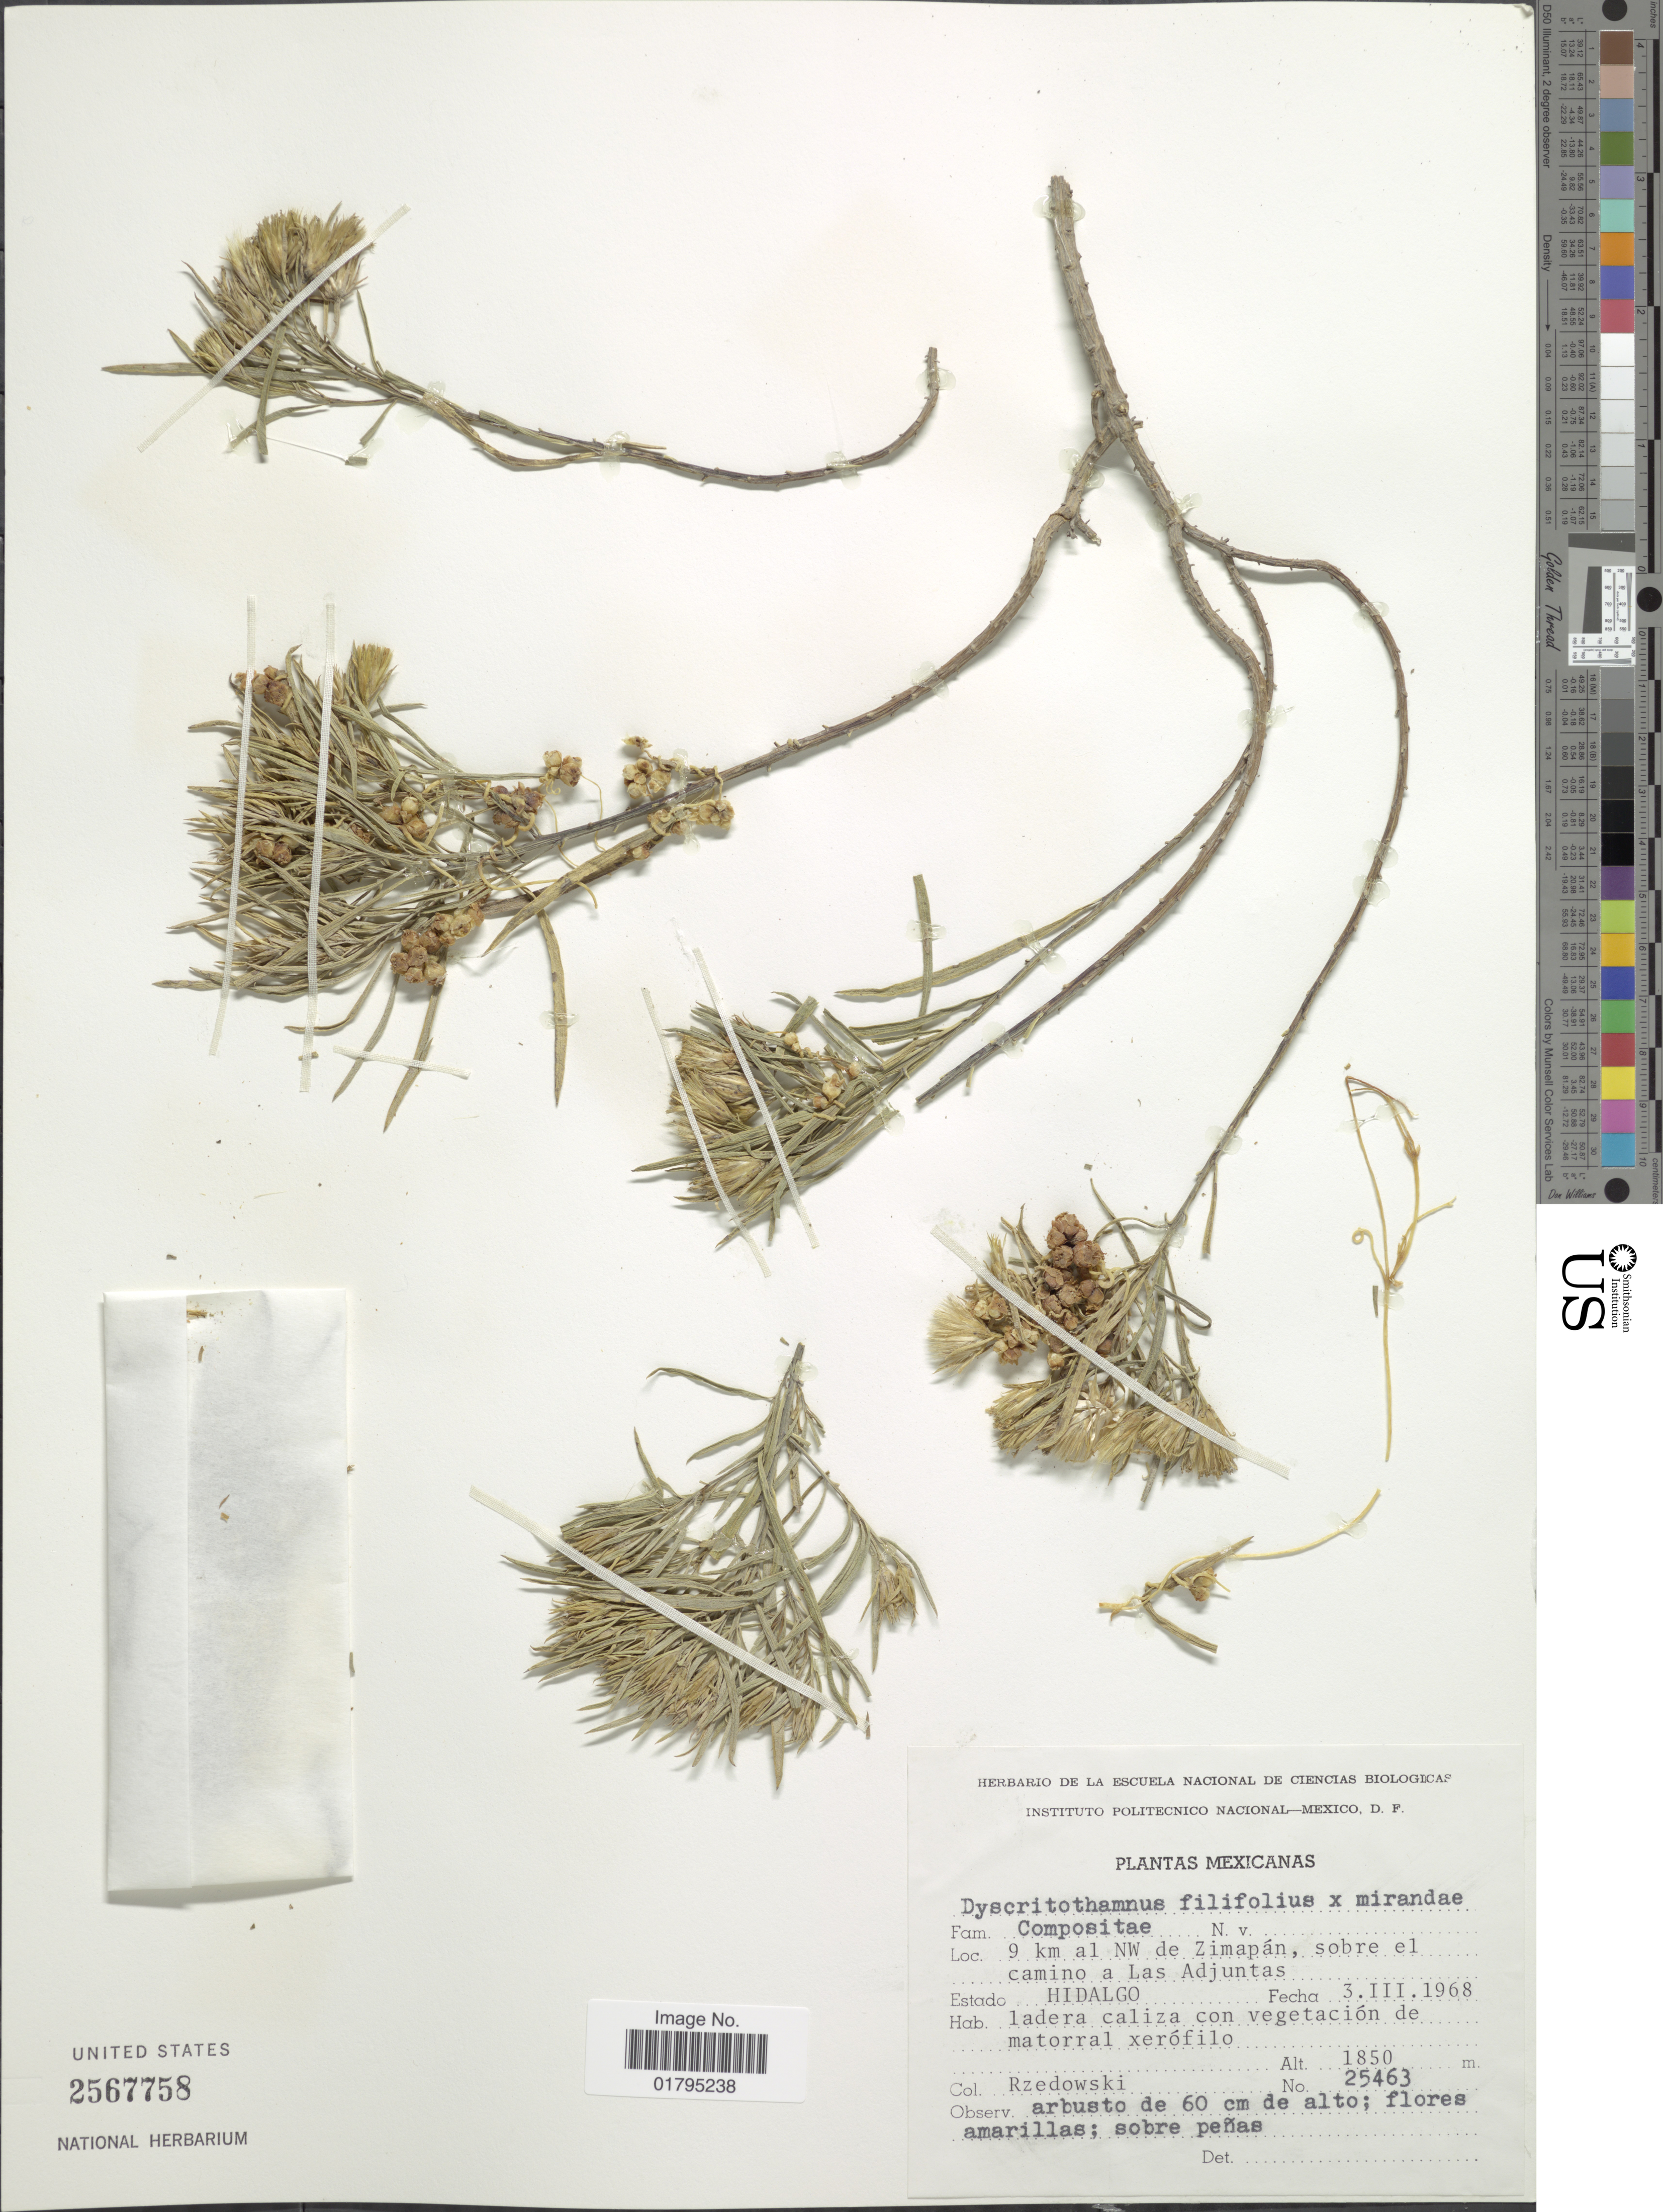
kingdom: Plantae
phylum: Tracheophyta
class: Magnoliopsida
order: Asterales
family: Asteraceae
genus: Dyscritothamnus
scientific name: Dyscritothamnus filifolius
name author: B.L. Rob.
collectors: Rzedowski, --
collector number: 25463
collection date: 1968-03-03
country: Mexico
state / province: Hidalgo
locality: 9 km al NW de Zimapan, sobre el camino a Las Adjuntas. Estado Hidalgo.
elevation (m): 1850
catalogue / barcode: US 2567758